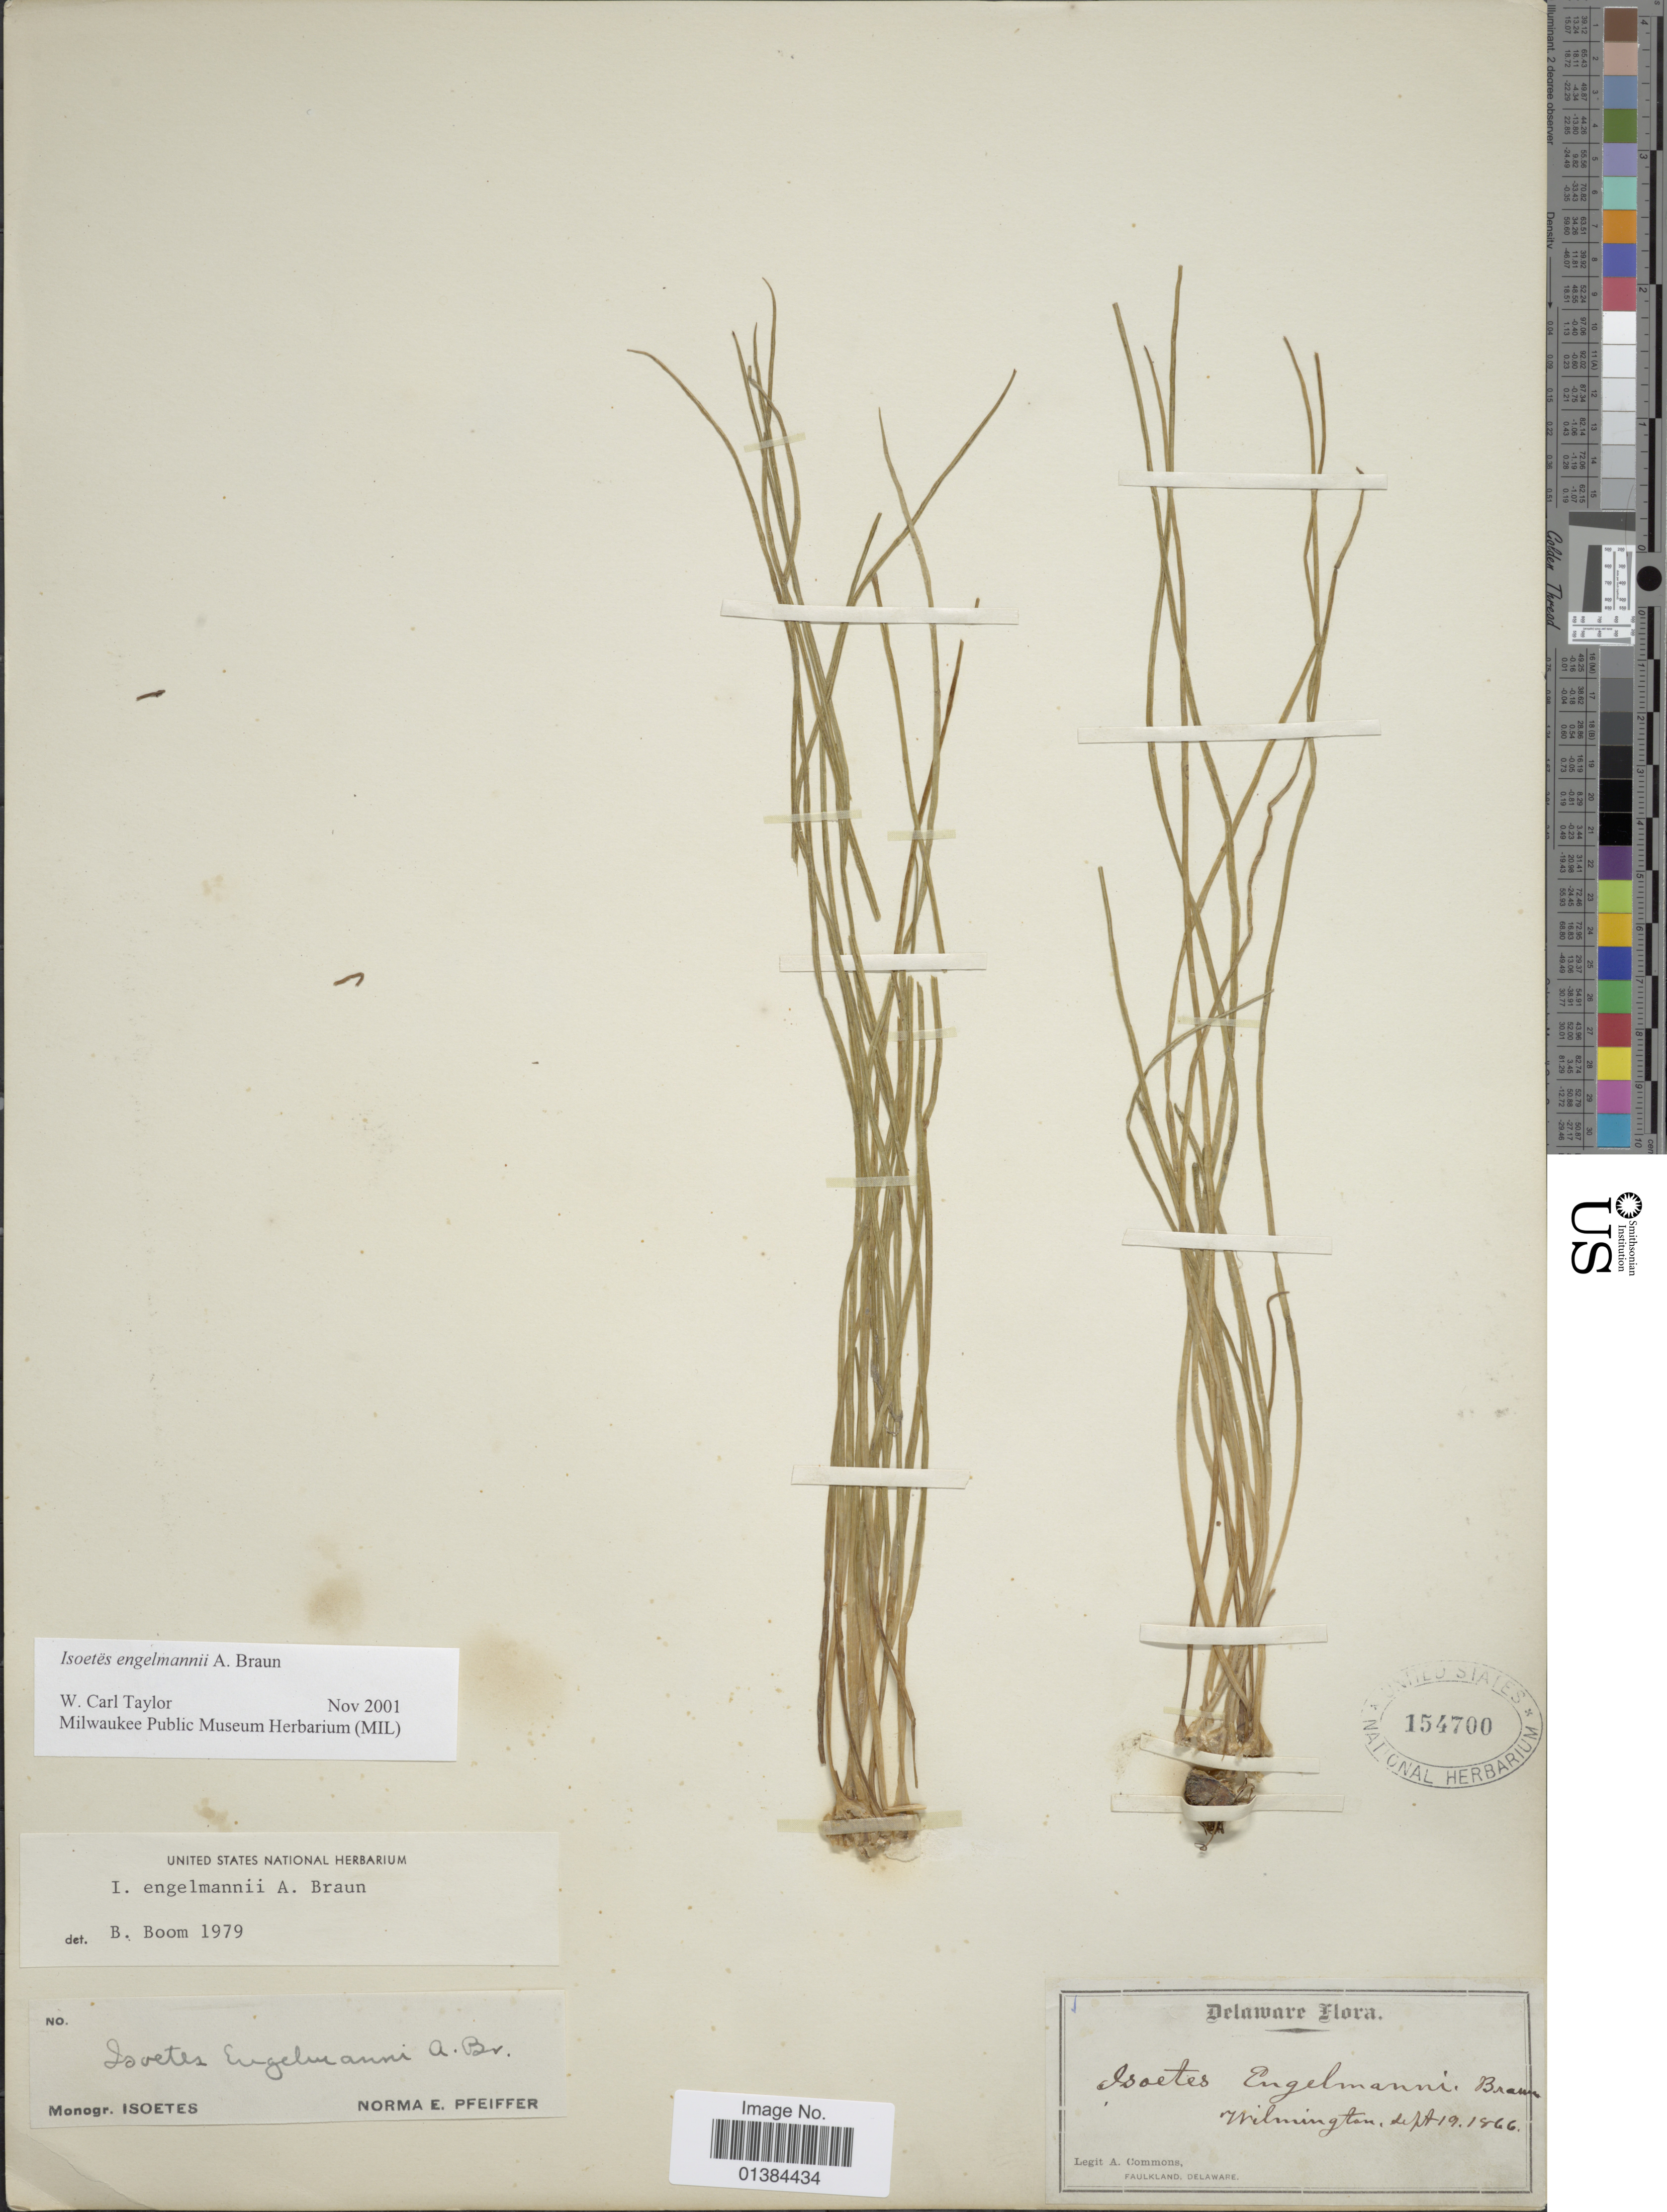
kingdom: Plantae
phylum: Tracheophyta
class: Lycopodiopsida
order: Isoetales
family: Isoetaceae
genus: Isoetes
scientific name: Isoetes engelmannii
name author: A. Braun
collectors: A. Commons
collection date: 1866-09-19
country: United States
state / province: Delaware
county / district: New Castle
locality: Wilmington.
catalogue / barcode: US 154700